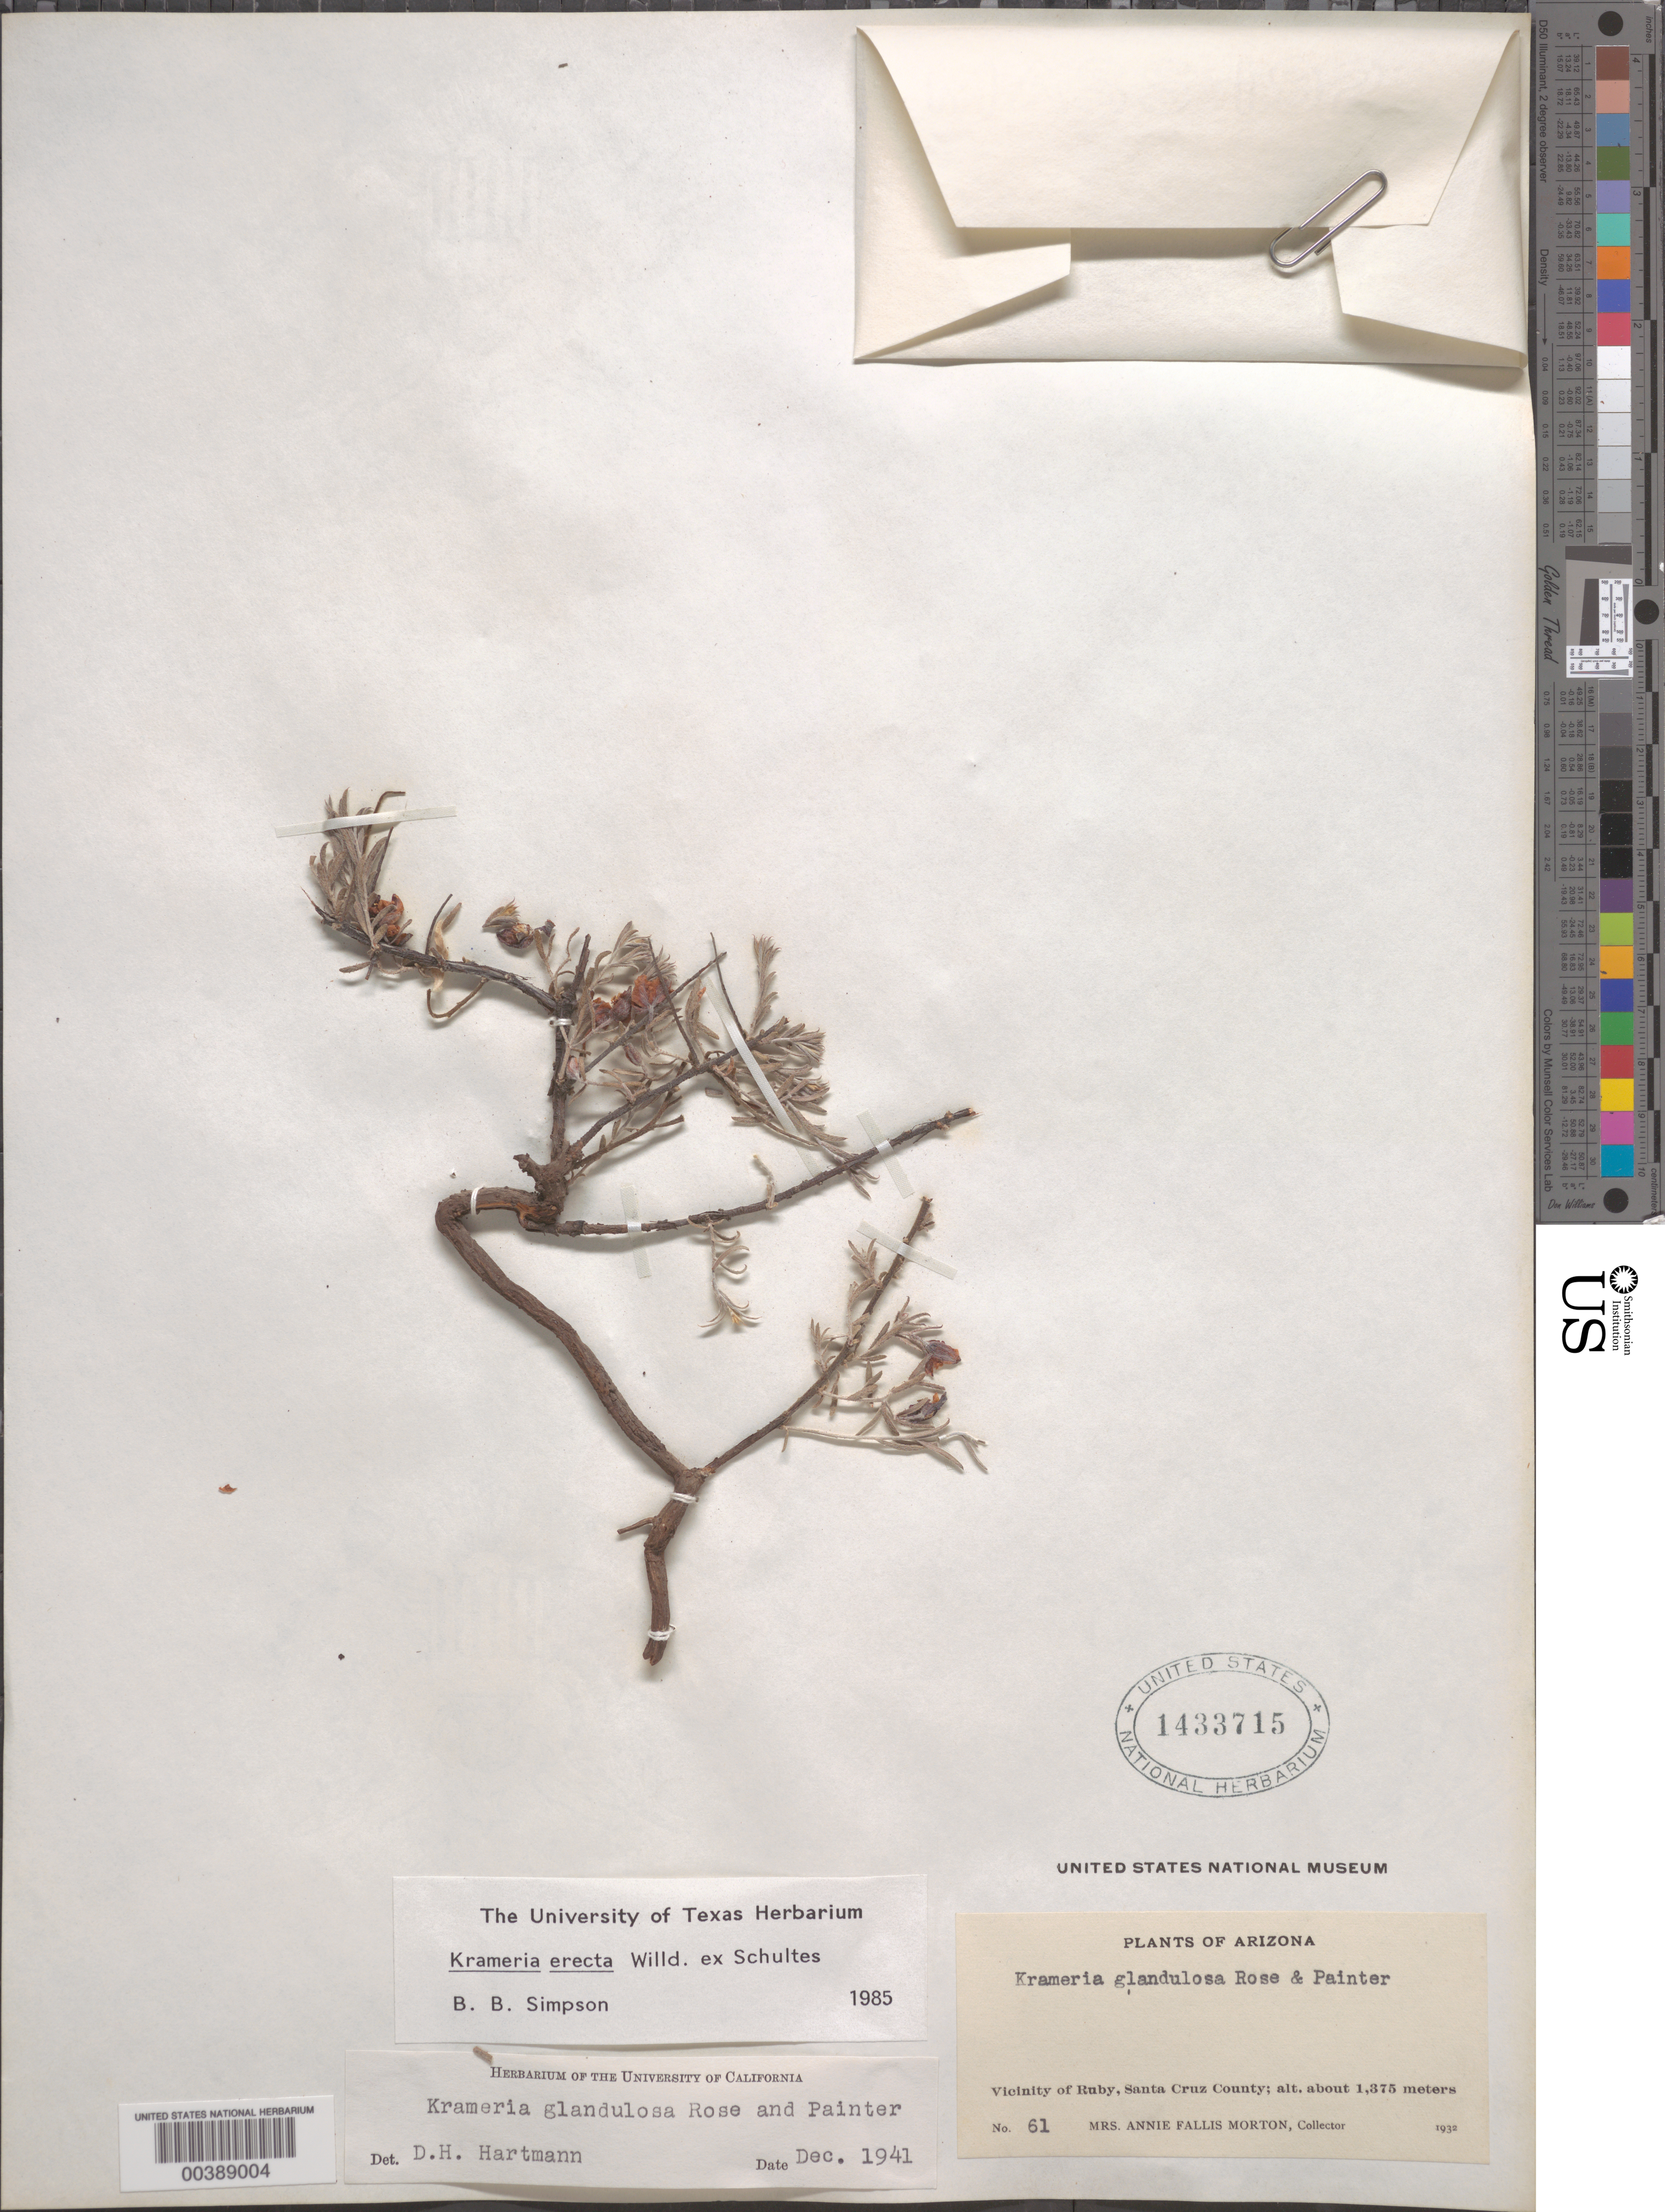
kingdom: Plantae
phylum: Tracheophyta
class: Magnoliopsida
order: Zygophyllales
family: Krameriaceae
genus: Krameria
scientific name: Krameria glandulosa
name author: Rose & J.H. Painter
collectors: A. F. Morton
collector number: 61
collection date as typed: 1932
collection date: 1932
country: United States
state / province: Arizona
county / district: Santa Cruz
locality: Vicinity of Ruby.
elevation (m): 1375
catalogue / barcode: US 1433715